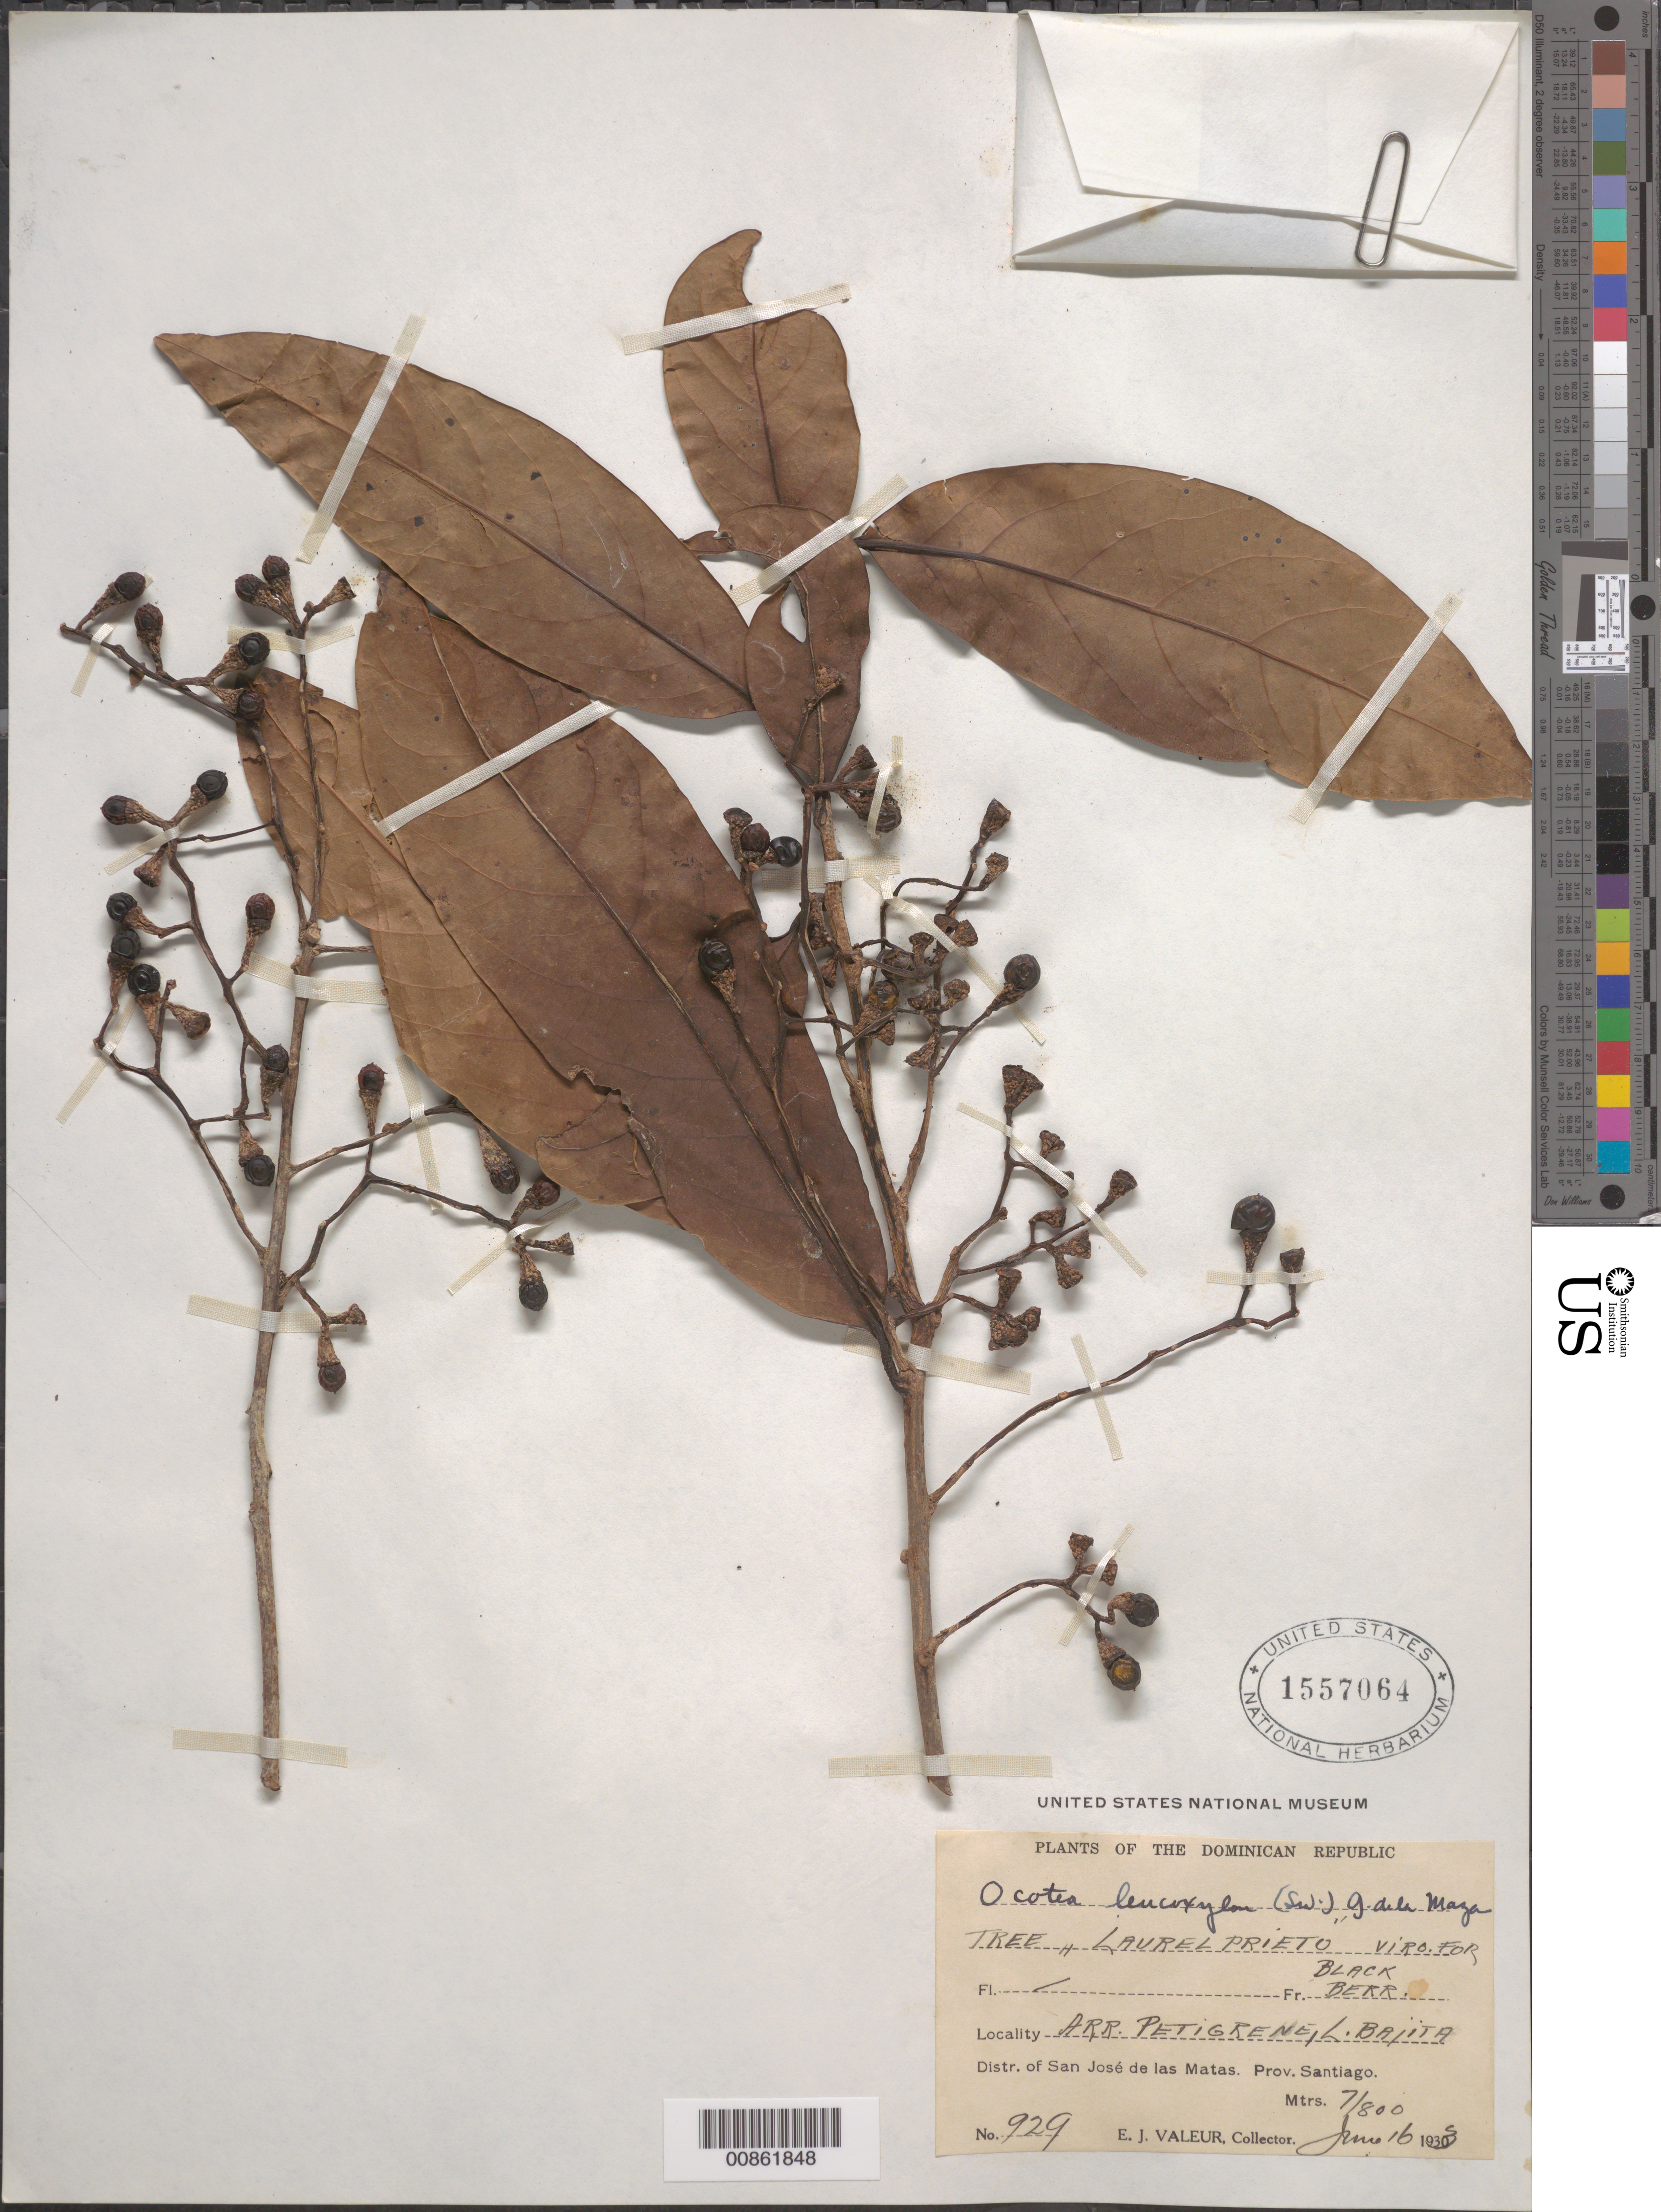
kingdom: Plantae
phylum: Tracheophyta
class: Magnoliopsida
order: Laurales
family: Lauraceae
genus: Ocotea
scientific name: Ocotea leucoxylon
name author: (Sw.) Laness.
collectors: E. Valeur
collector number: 929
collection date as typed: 16 Jun 1933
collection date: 1933-06-16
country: Dominican Republic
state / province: Santiago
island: Hispaniola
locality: Arr. Petigrene, L. Bajita. Distr. of San José de las Matas.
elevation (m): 700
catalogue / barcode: US 1557064